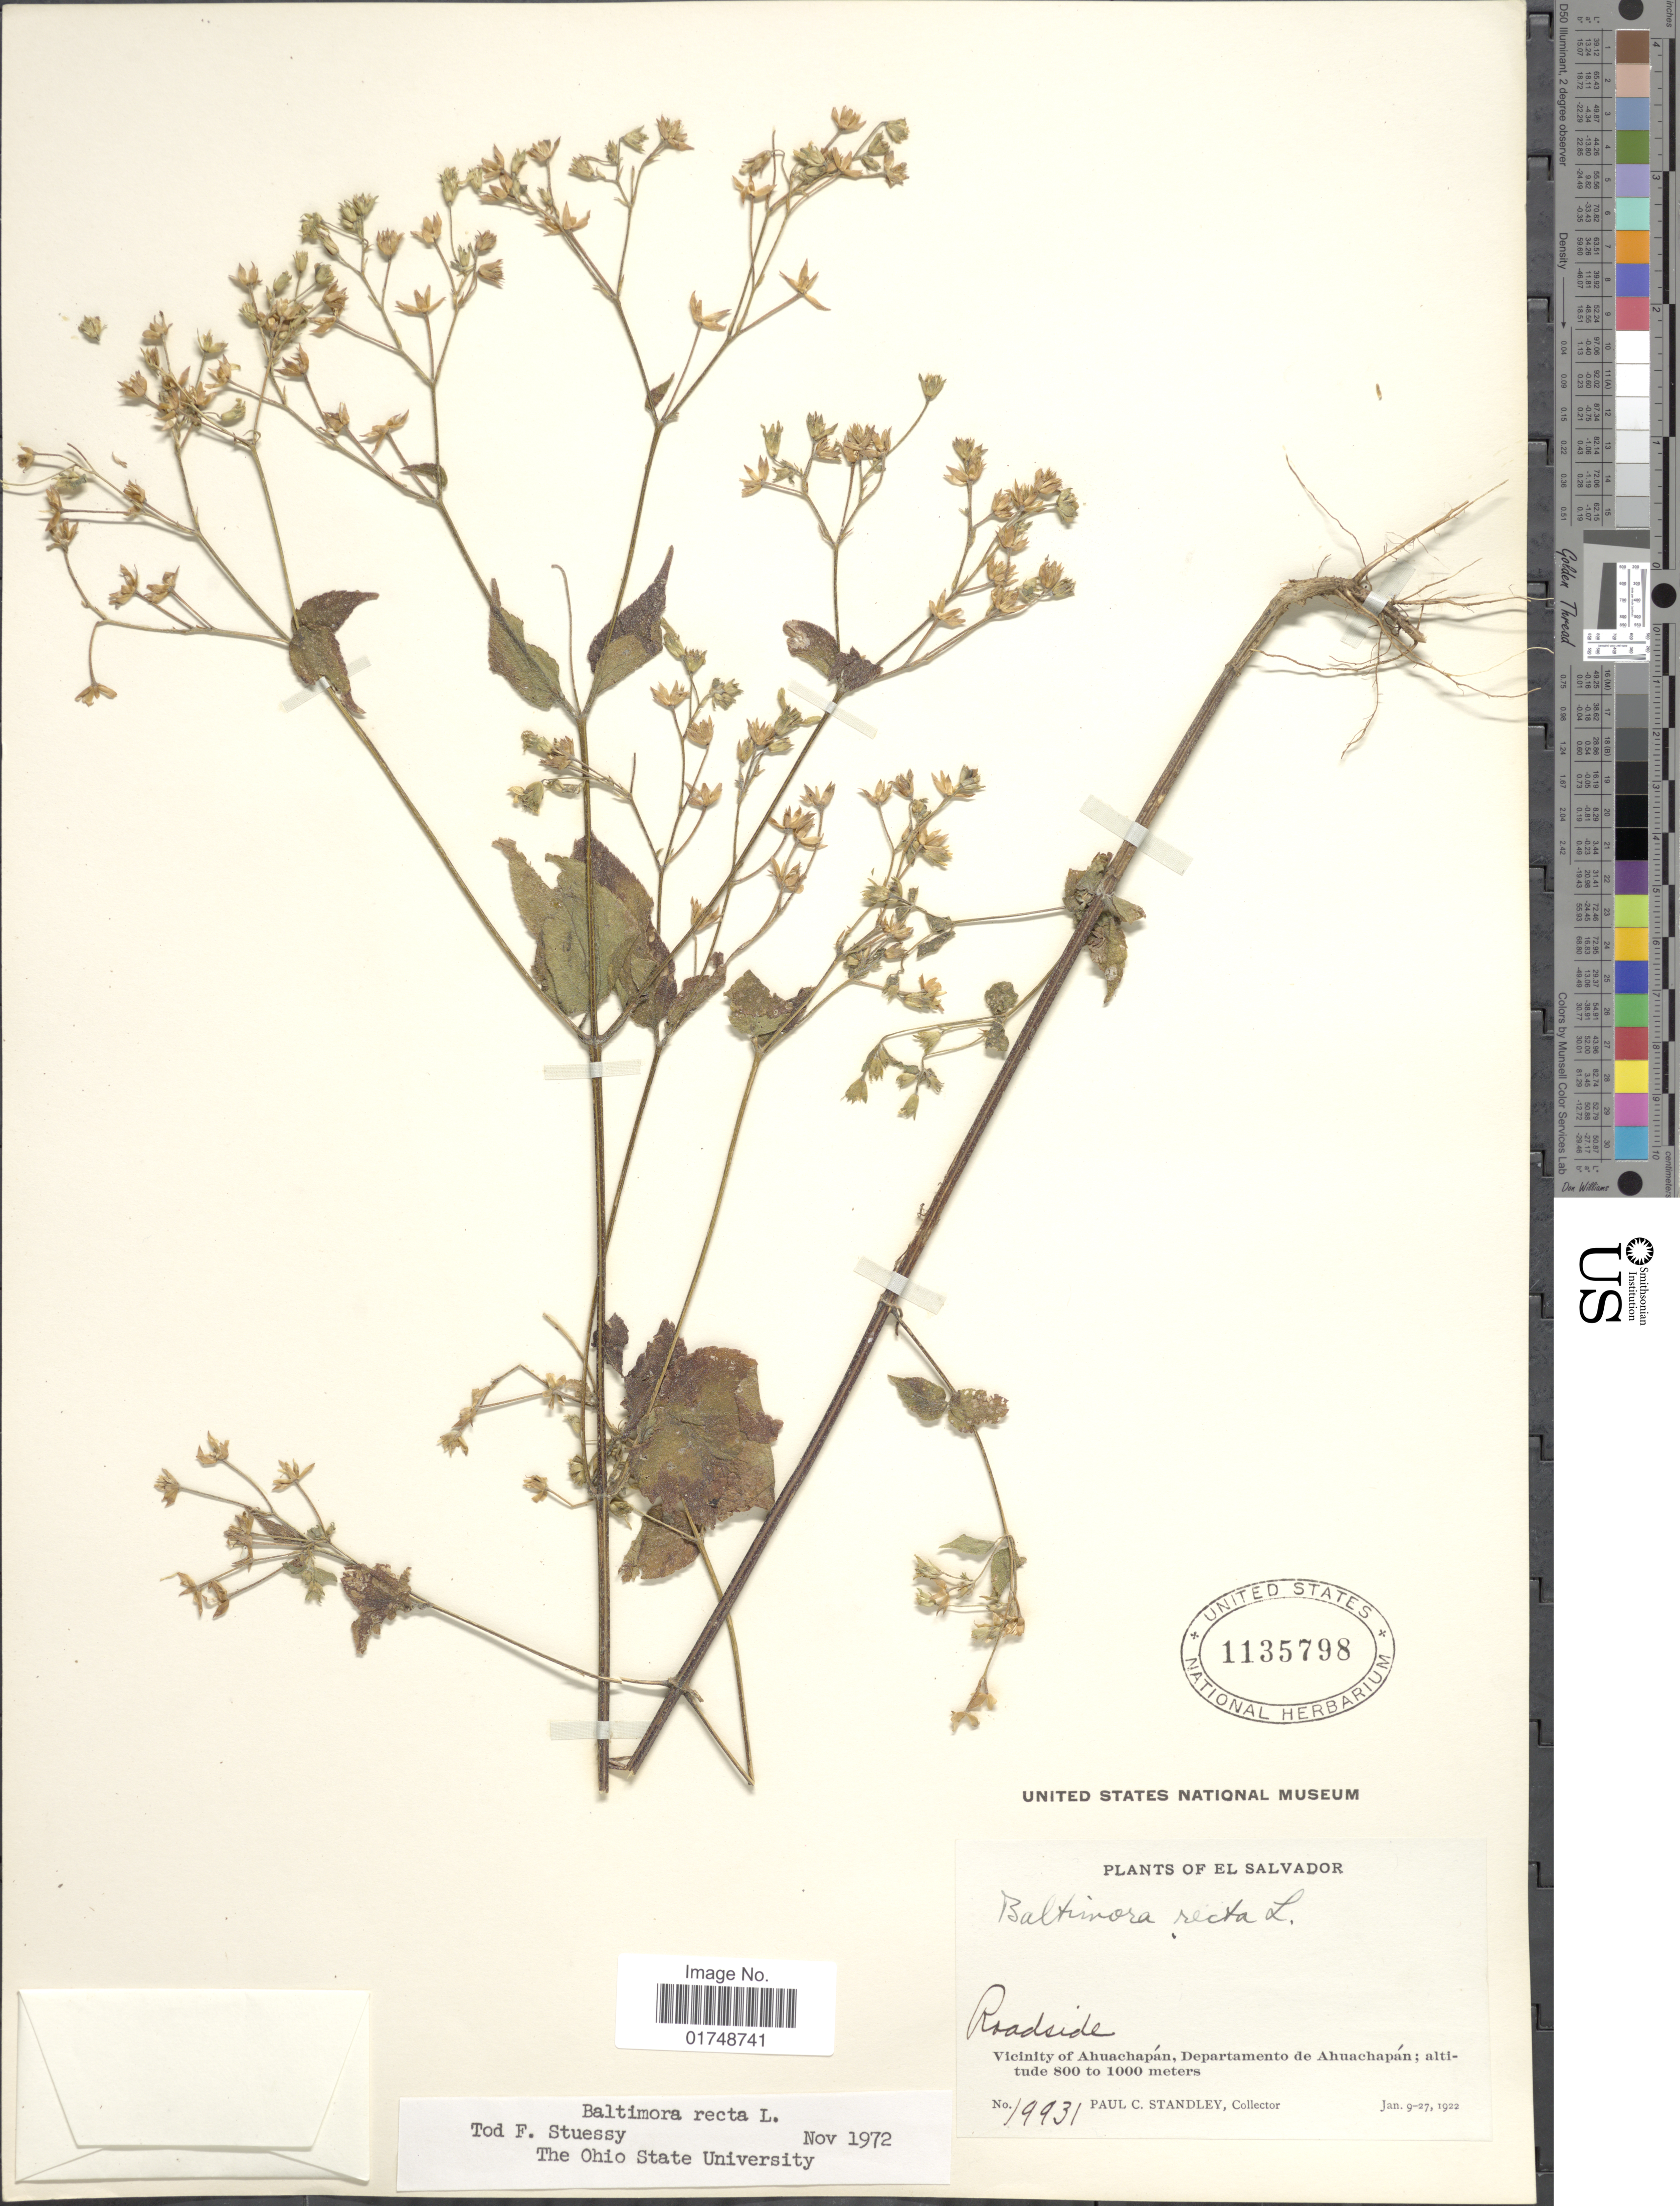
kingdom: Plantae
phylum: Tracheophyta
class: Magnoliopsida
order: Asterales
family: Asteraceae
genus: Baltimora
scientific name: Baltimora recta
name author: L.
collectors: P. C. Standley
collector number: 19931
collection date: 1922-01-09/1922-01-27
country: El Salvador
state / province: Ahuachapan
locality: Vicinity of Ahuachapan, Departemento de Ahuachapan. Roadside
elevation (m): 800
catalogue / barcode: US 1135798